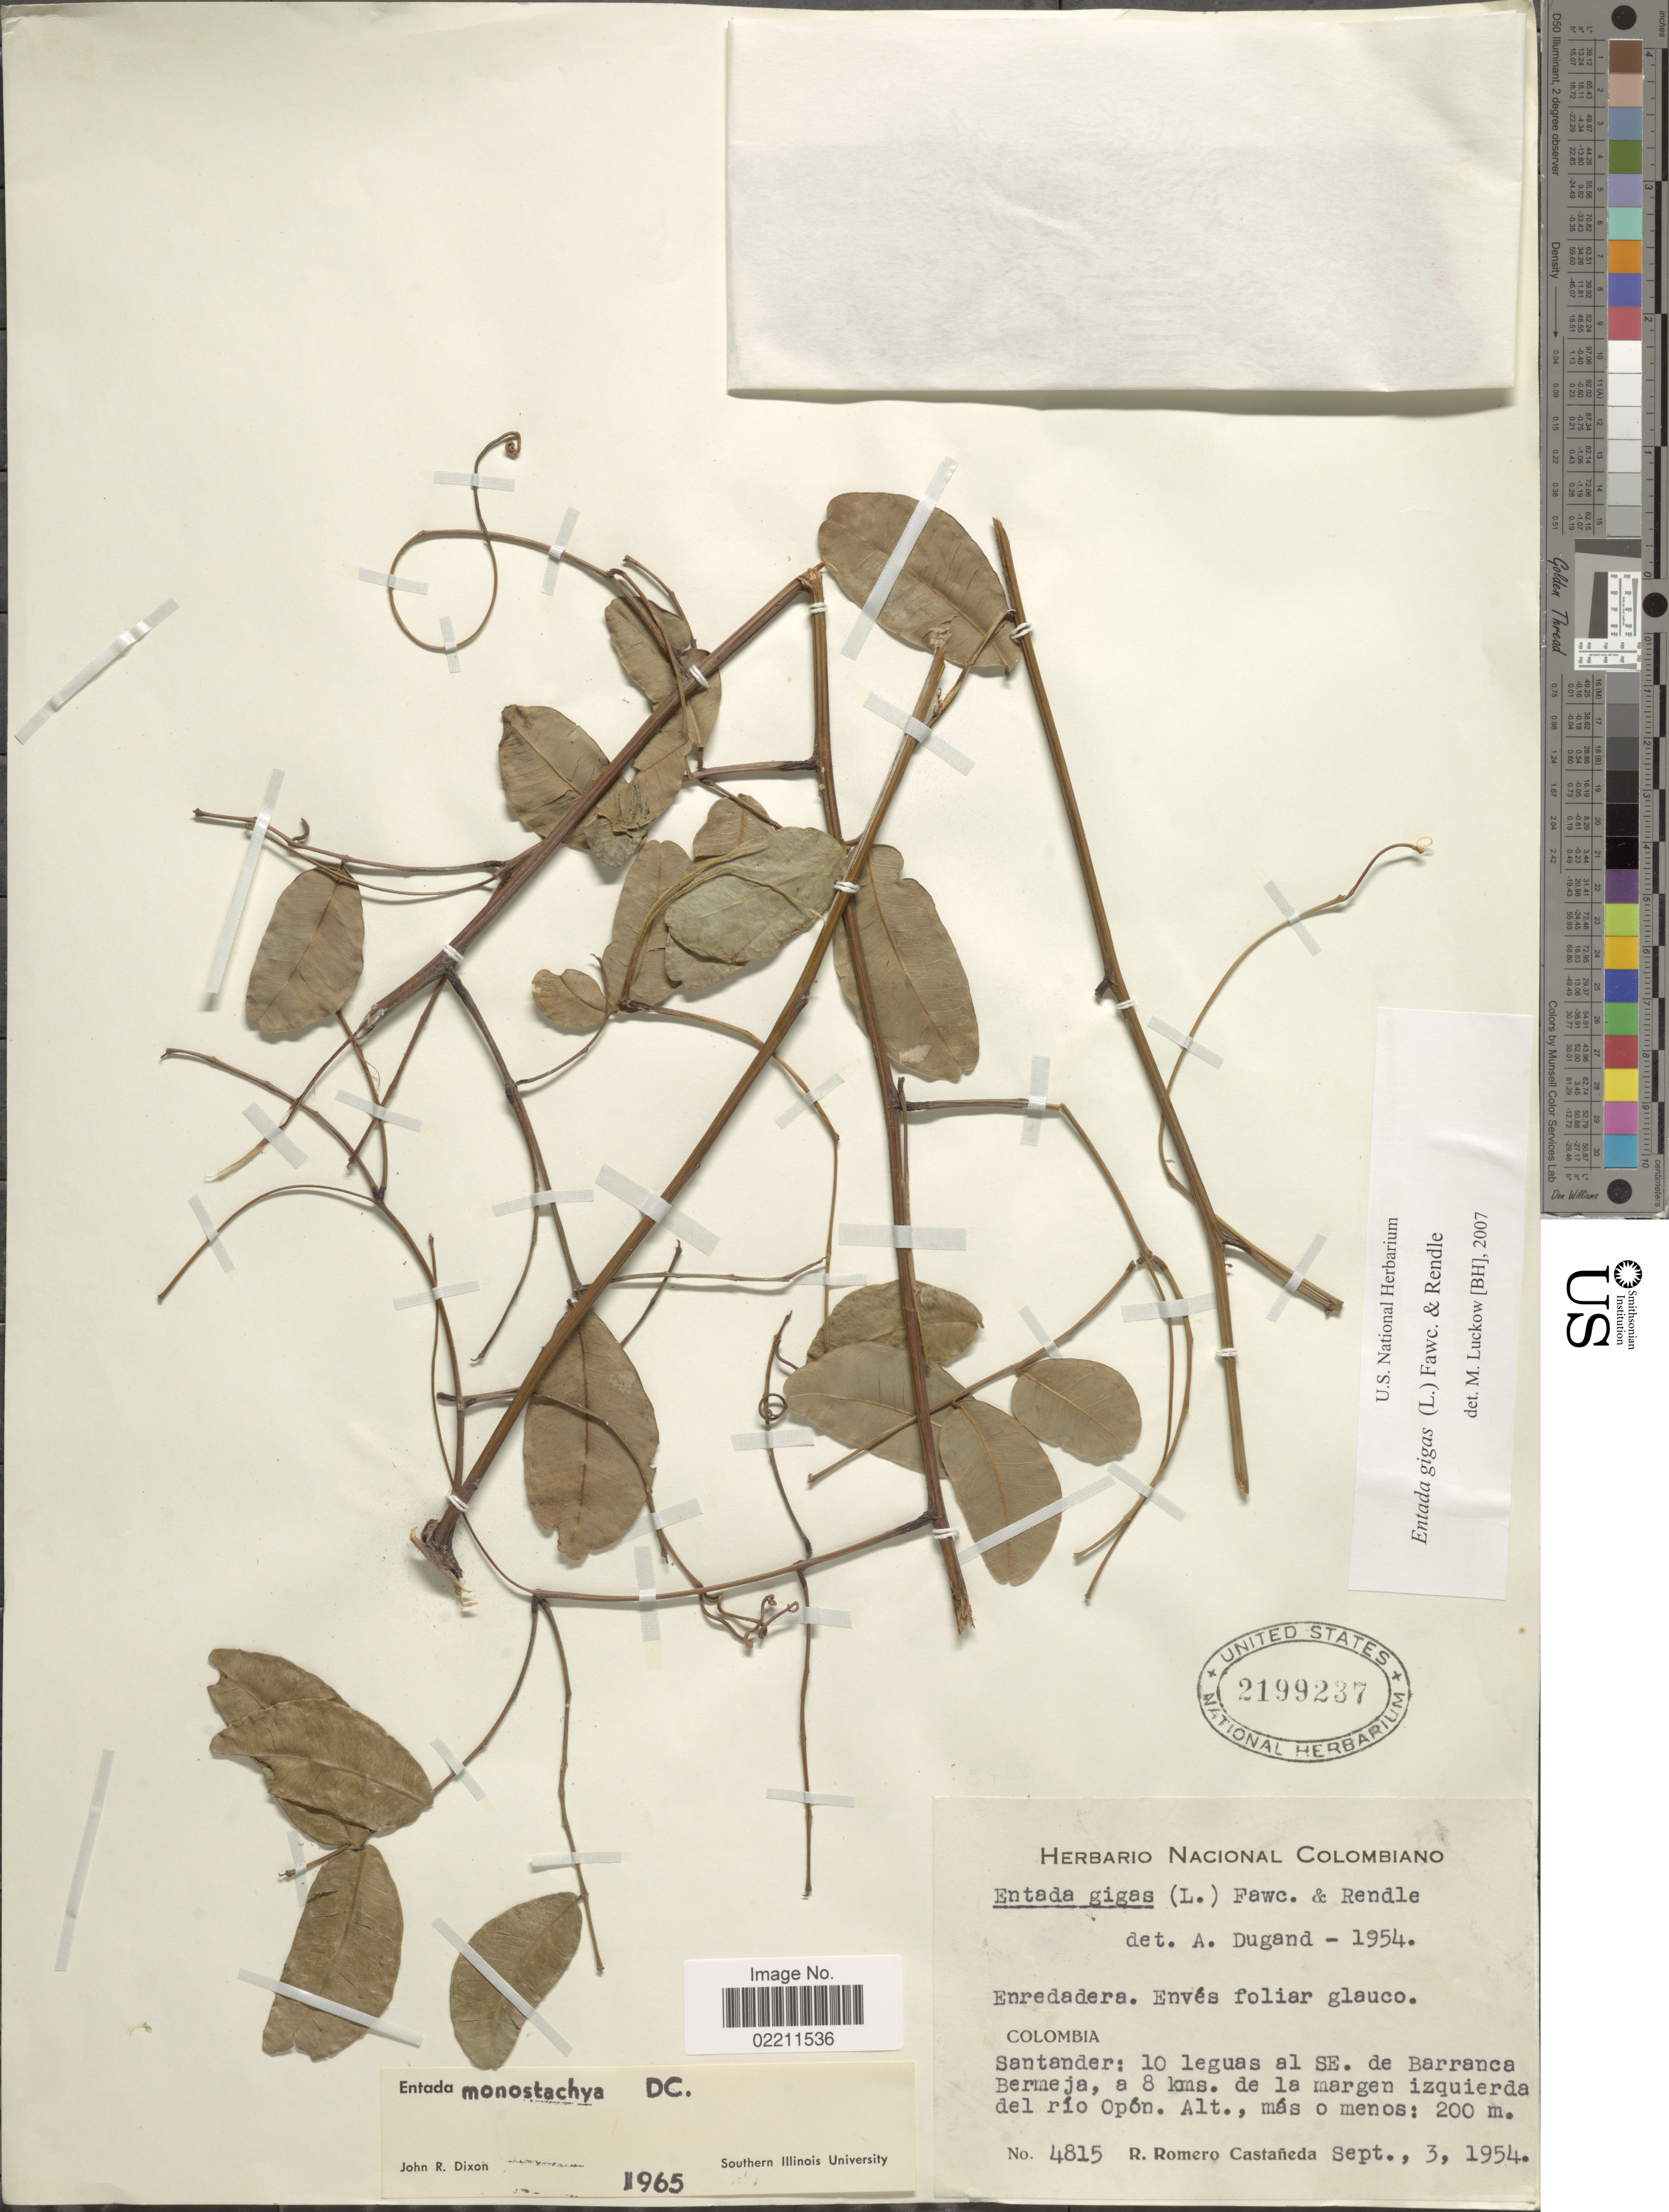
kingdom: Plantae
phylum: Tracheophyta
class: Magnoliopsida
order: Fabales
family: Fabaceae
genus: Entada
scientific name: Entada gigas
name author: (L.) Fawc. & Rendle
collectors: R. Romero Castañeda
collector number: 4815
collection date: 1954-09-03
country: Colombia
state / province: Santander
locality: Colombia, Santander: 10 leguas al SE. de Barranca Bermeja, 1 8 kms. de la margen izquierda del rio Opon.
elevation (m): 200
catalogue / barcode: US 2199237